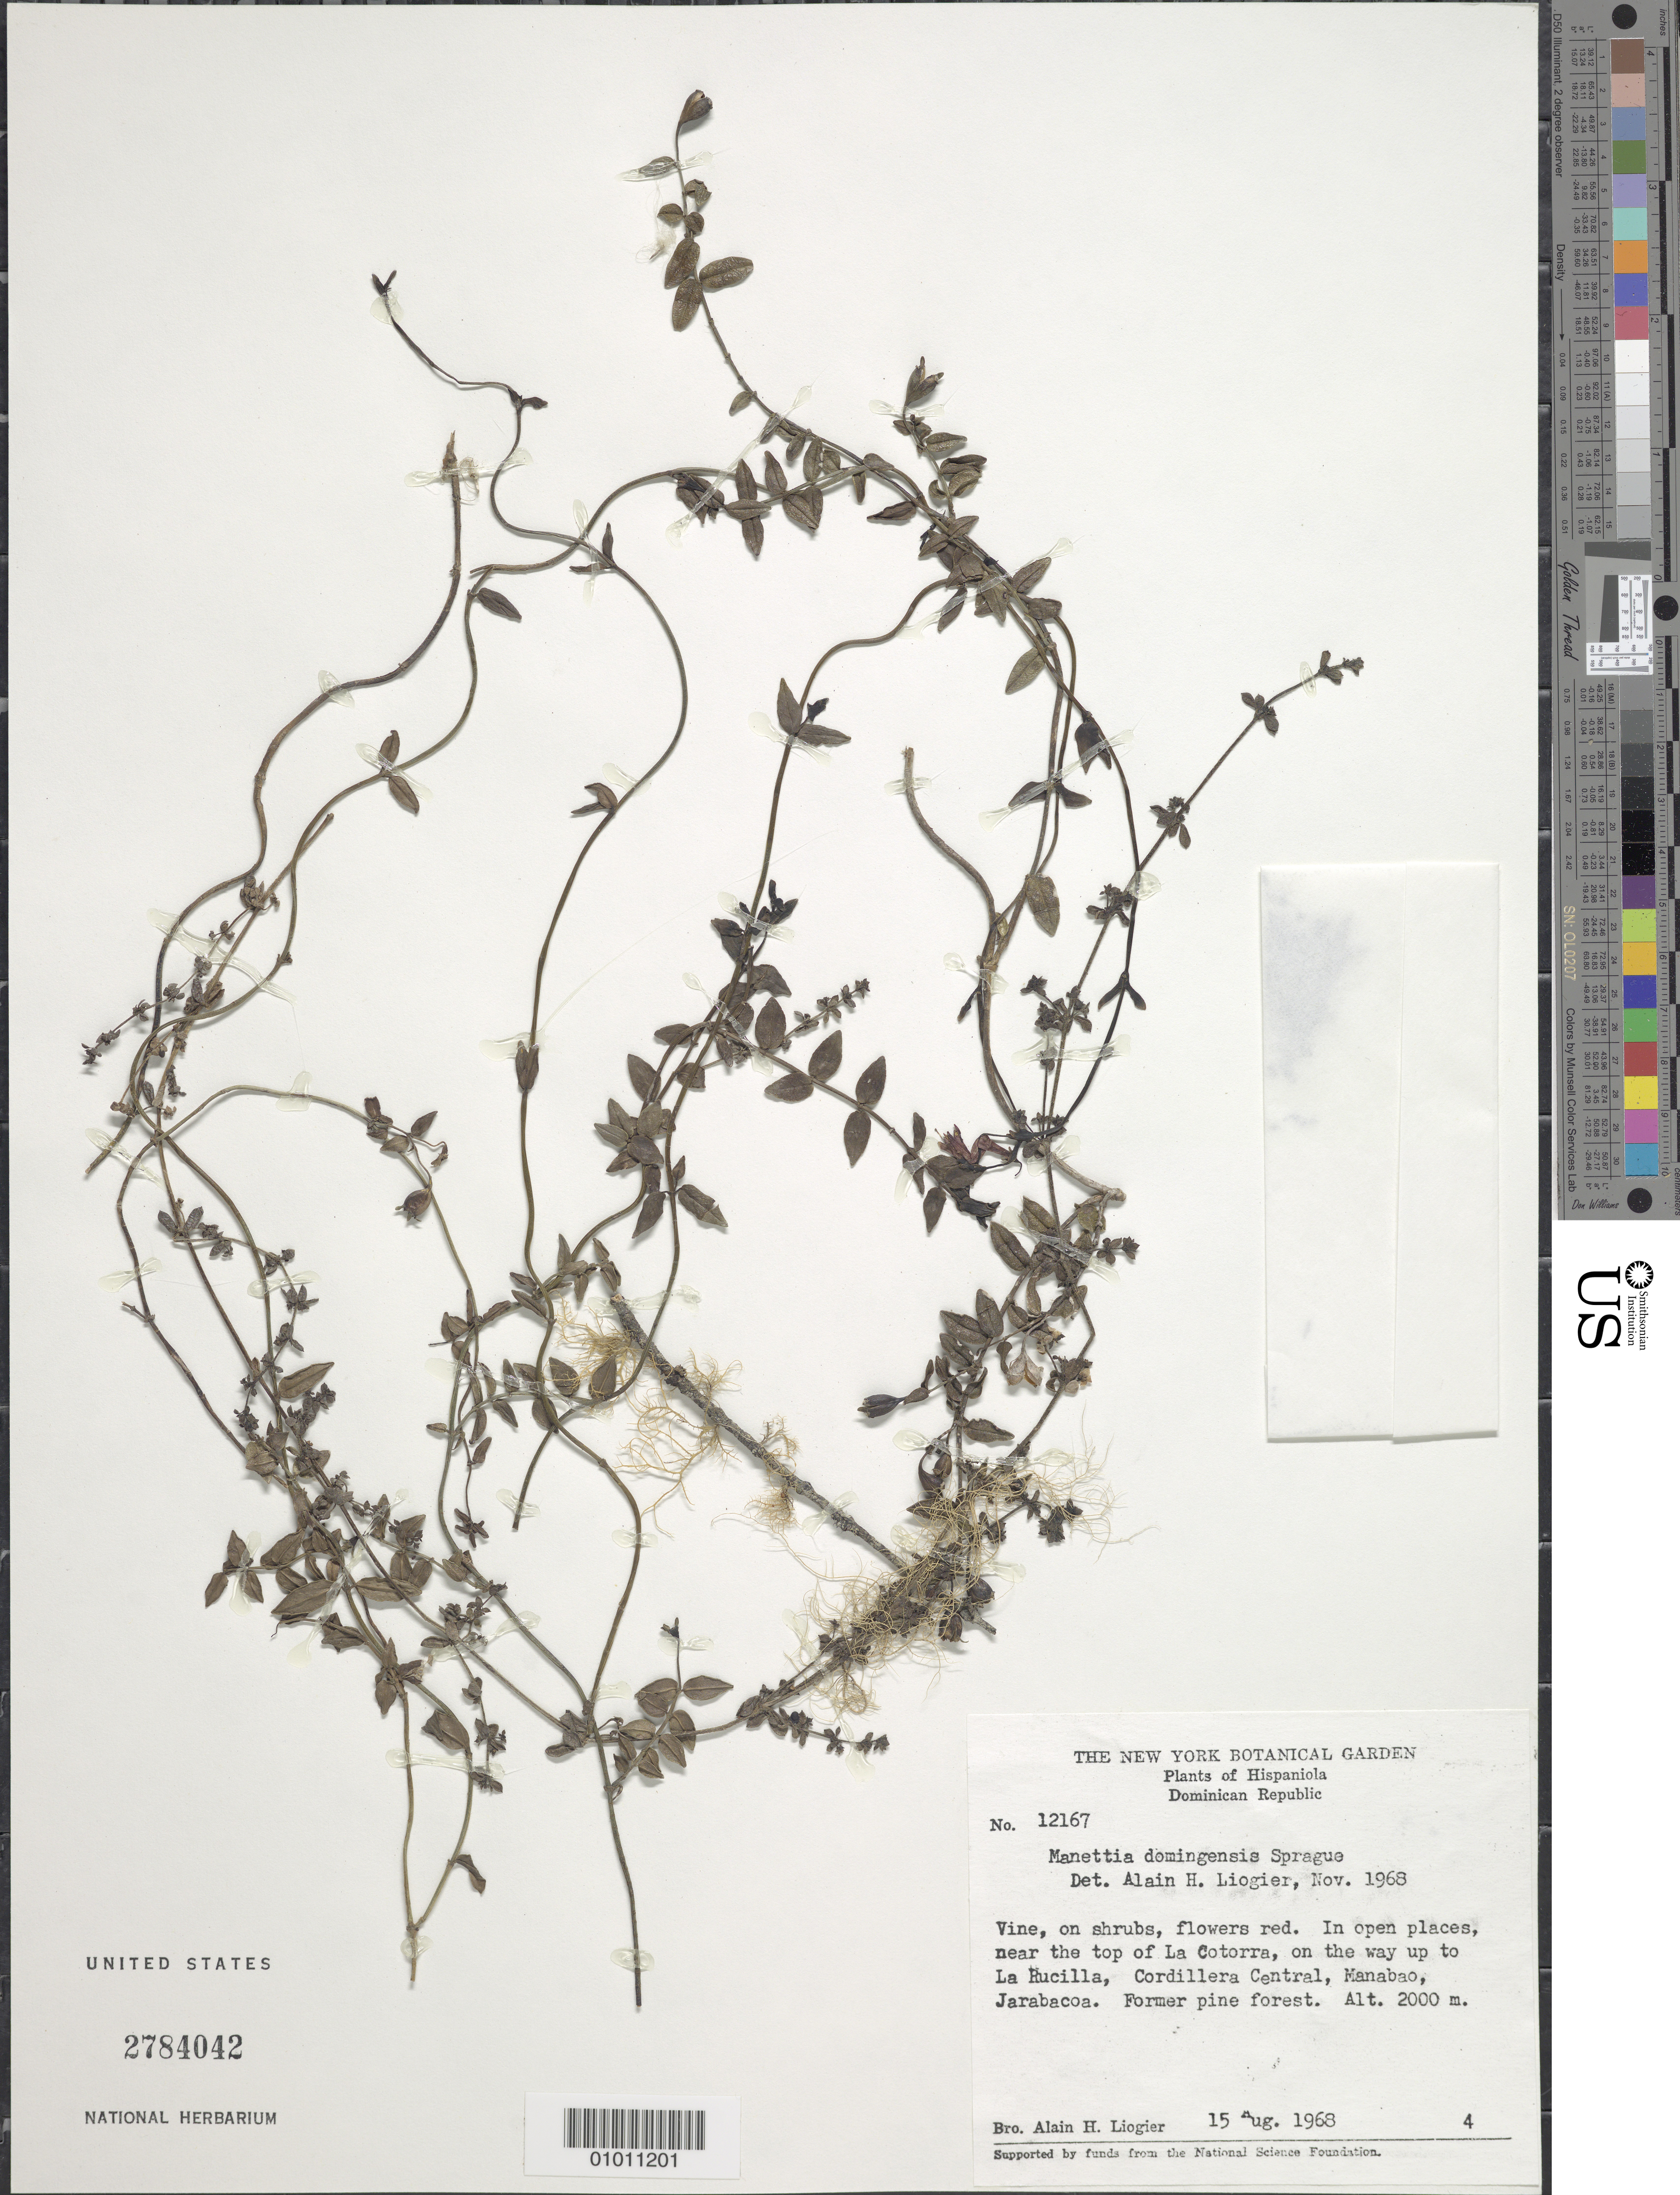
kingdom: Plantae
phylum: Tracheophyta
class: Magnoliopsida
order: Gentianales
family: Rubiaceae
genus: Manettia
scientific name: Manettia domingensis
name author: Sprague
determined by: Liogier, Alain H.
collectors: A. H. Liogier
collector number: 12167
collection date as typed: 15 Aug 1968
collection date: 1968-08-15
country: Dominican Republic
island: Hispaniola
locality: Cordillera Central, Manabao, Jarabacoa, near top of La Cotorra, on the way up to La Hucilla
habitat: Former pine forest, in open places near top of La Cotorra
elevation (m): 2000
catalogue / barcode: US 2784042